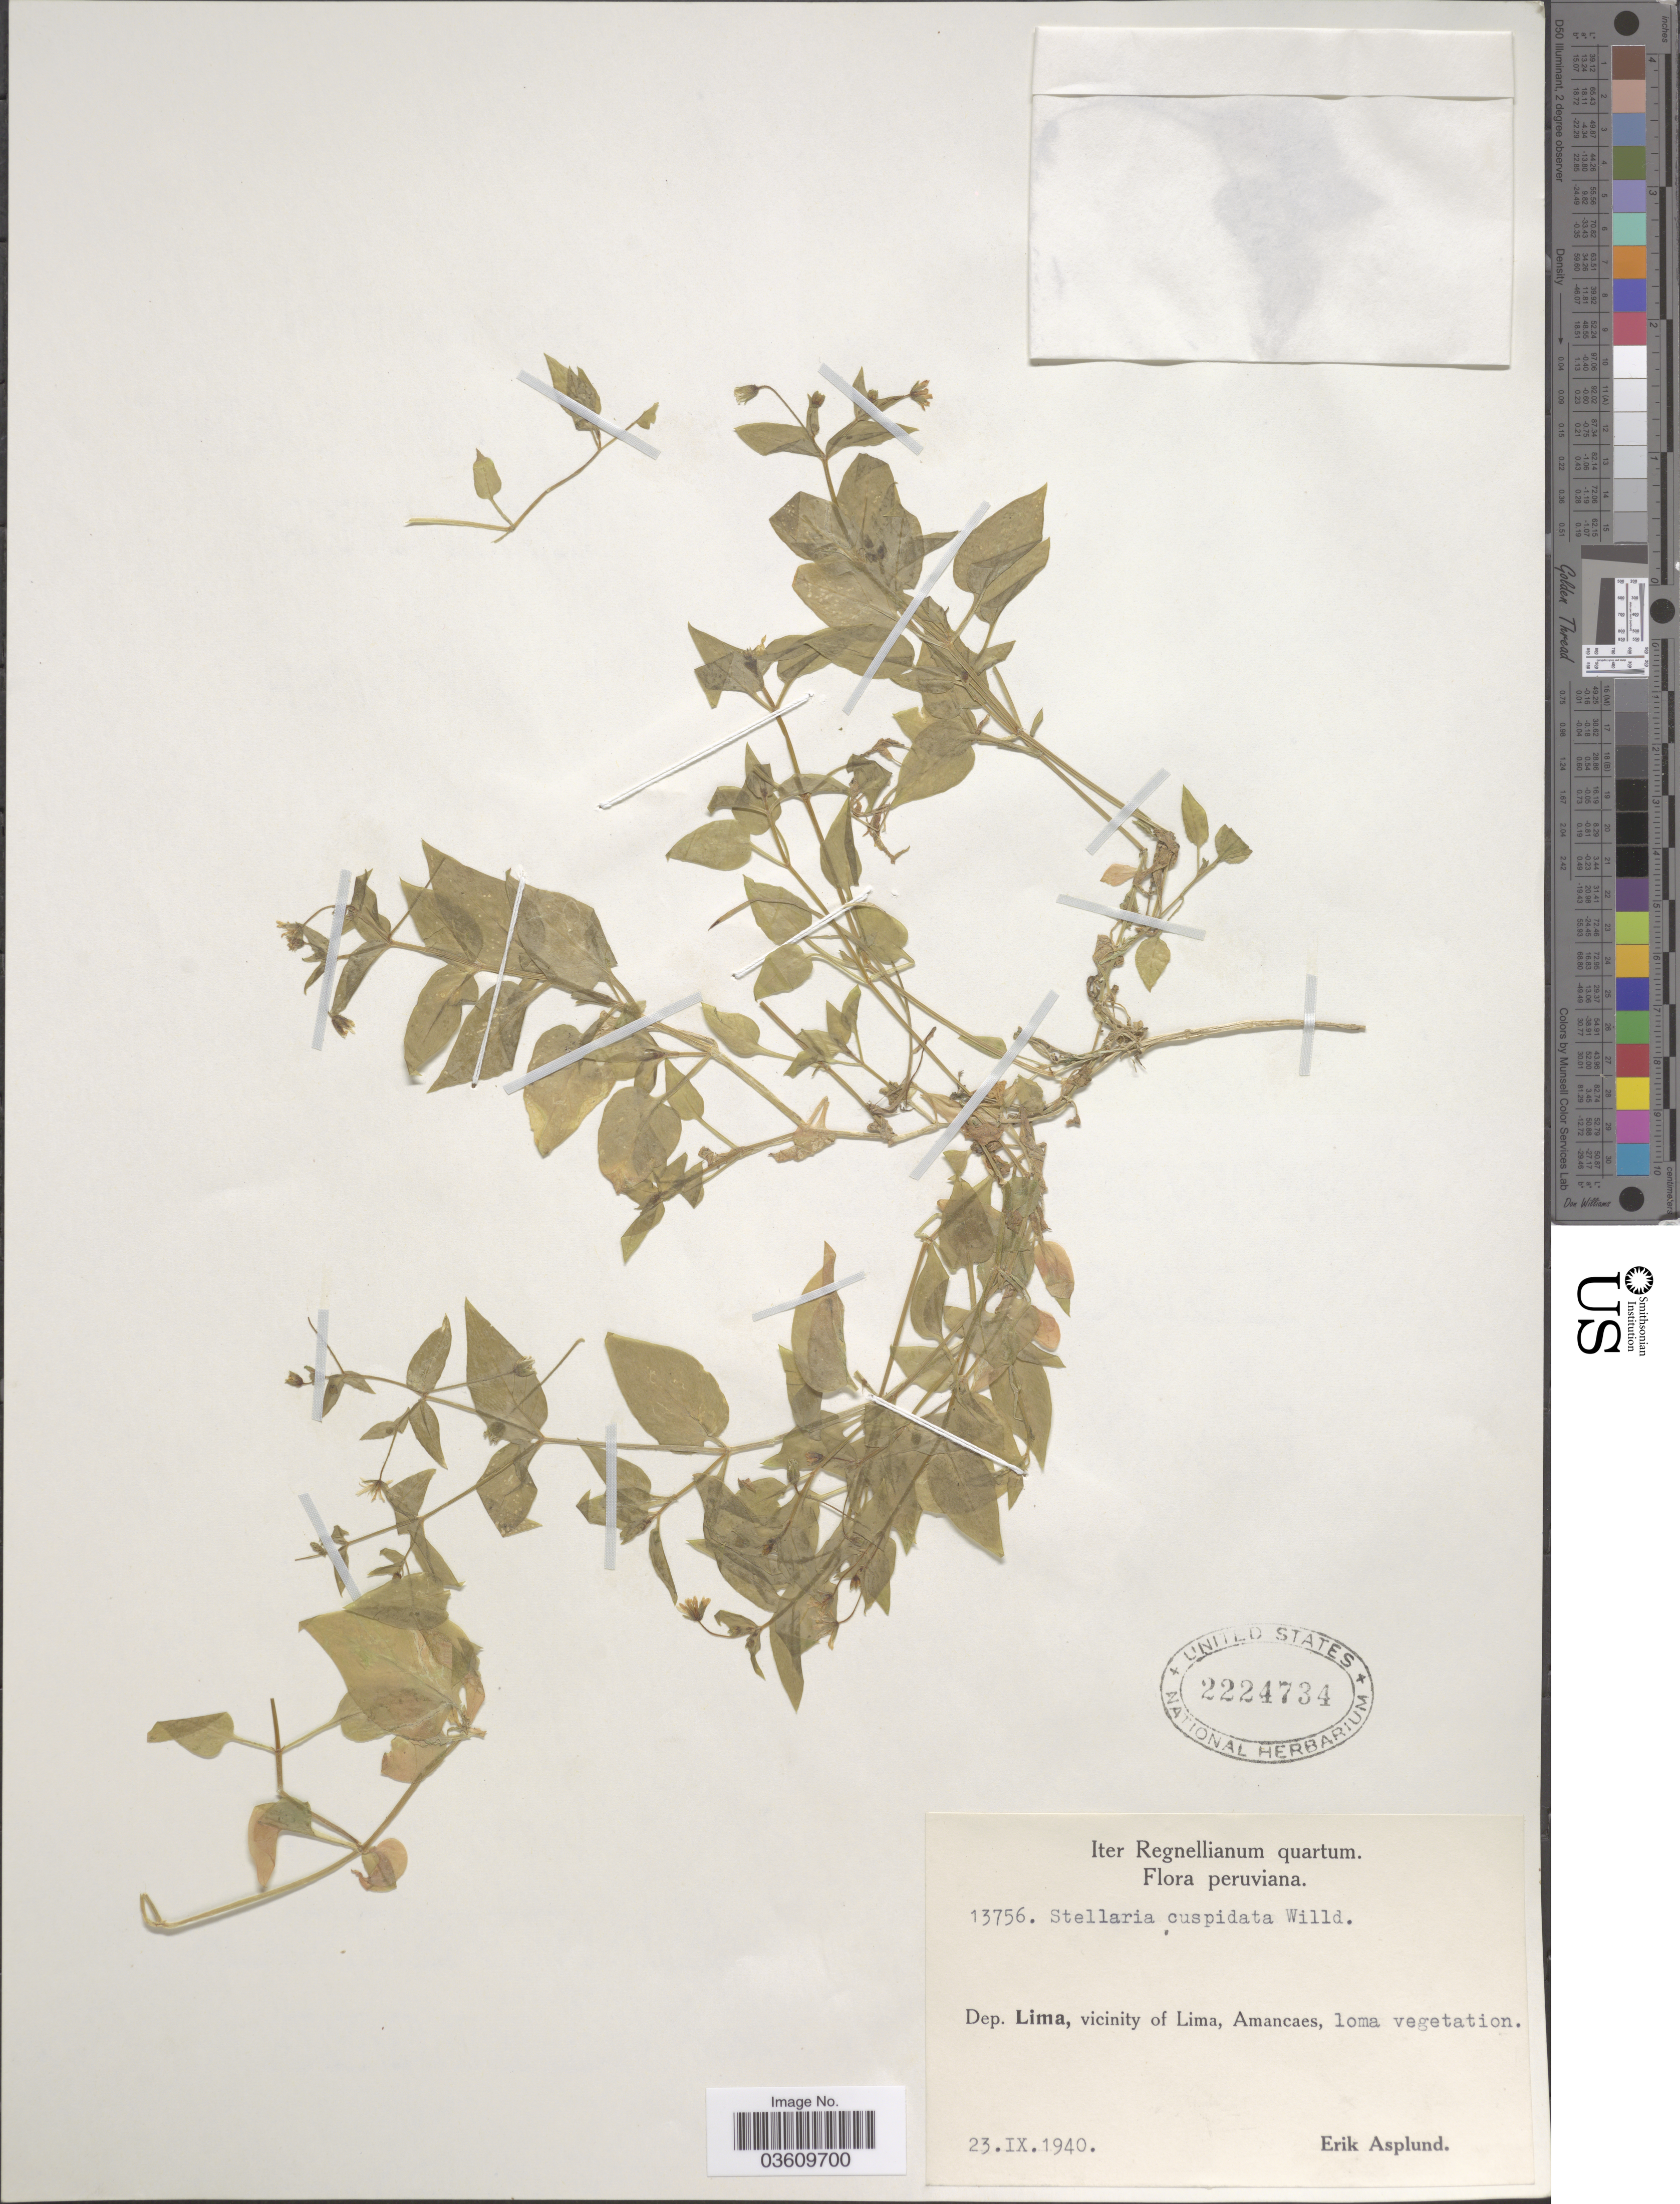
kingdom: Plantae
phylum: Tracheophyta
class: Magnoliopsida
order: Caryophyllales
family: Caryophyllaceae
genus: Stellaria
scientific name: Stellaria cuspidata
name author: Willd. ex Schltdl.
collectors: E. Asplund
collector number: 13756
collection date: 1940-09-23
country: Peru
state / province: Lima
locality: Dep. Lima, vicinity of Lima, Amancaes.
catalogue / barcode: US 2224734